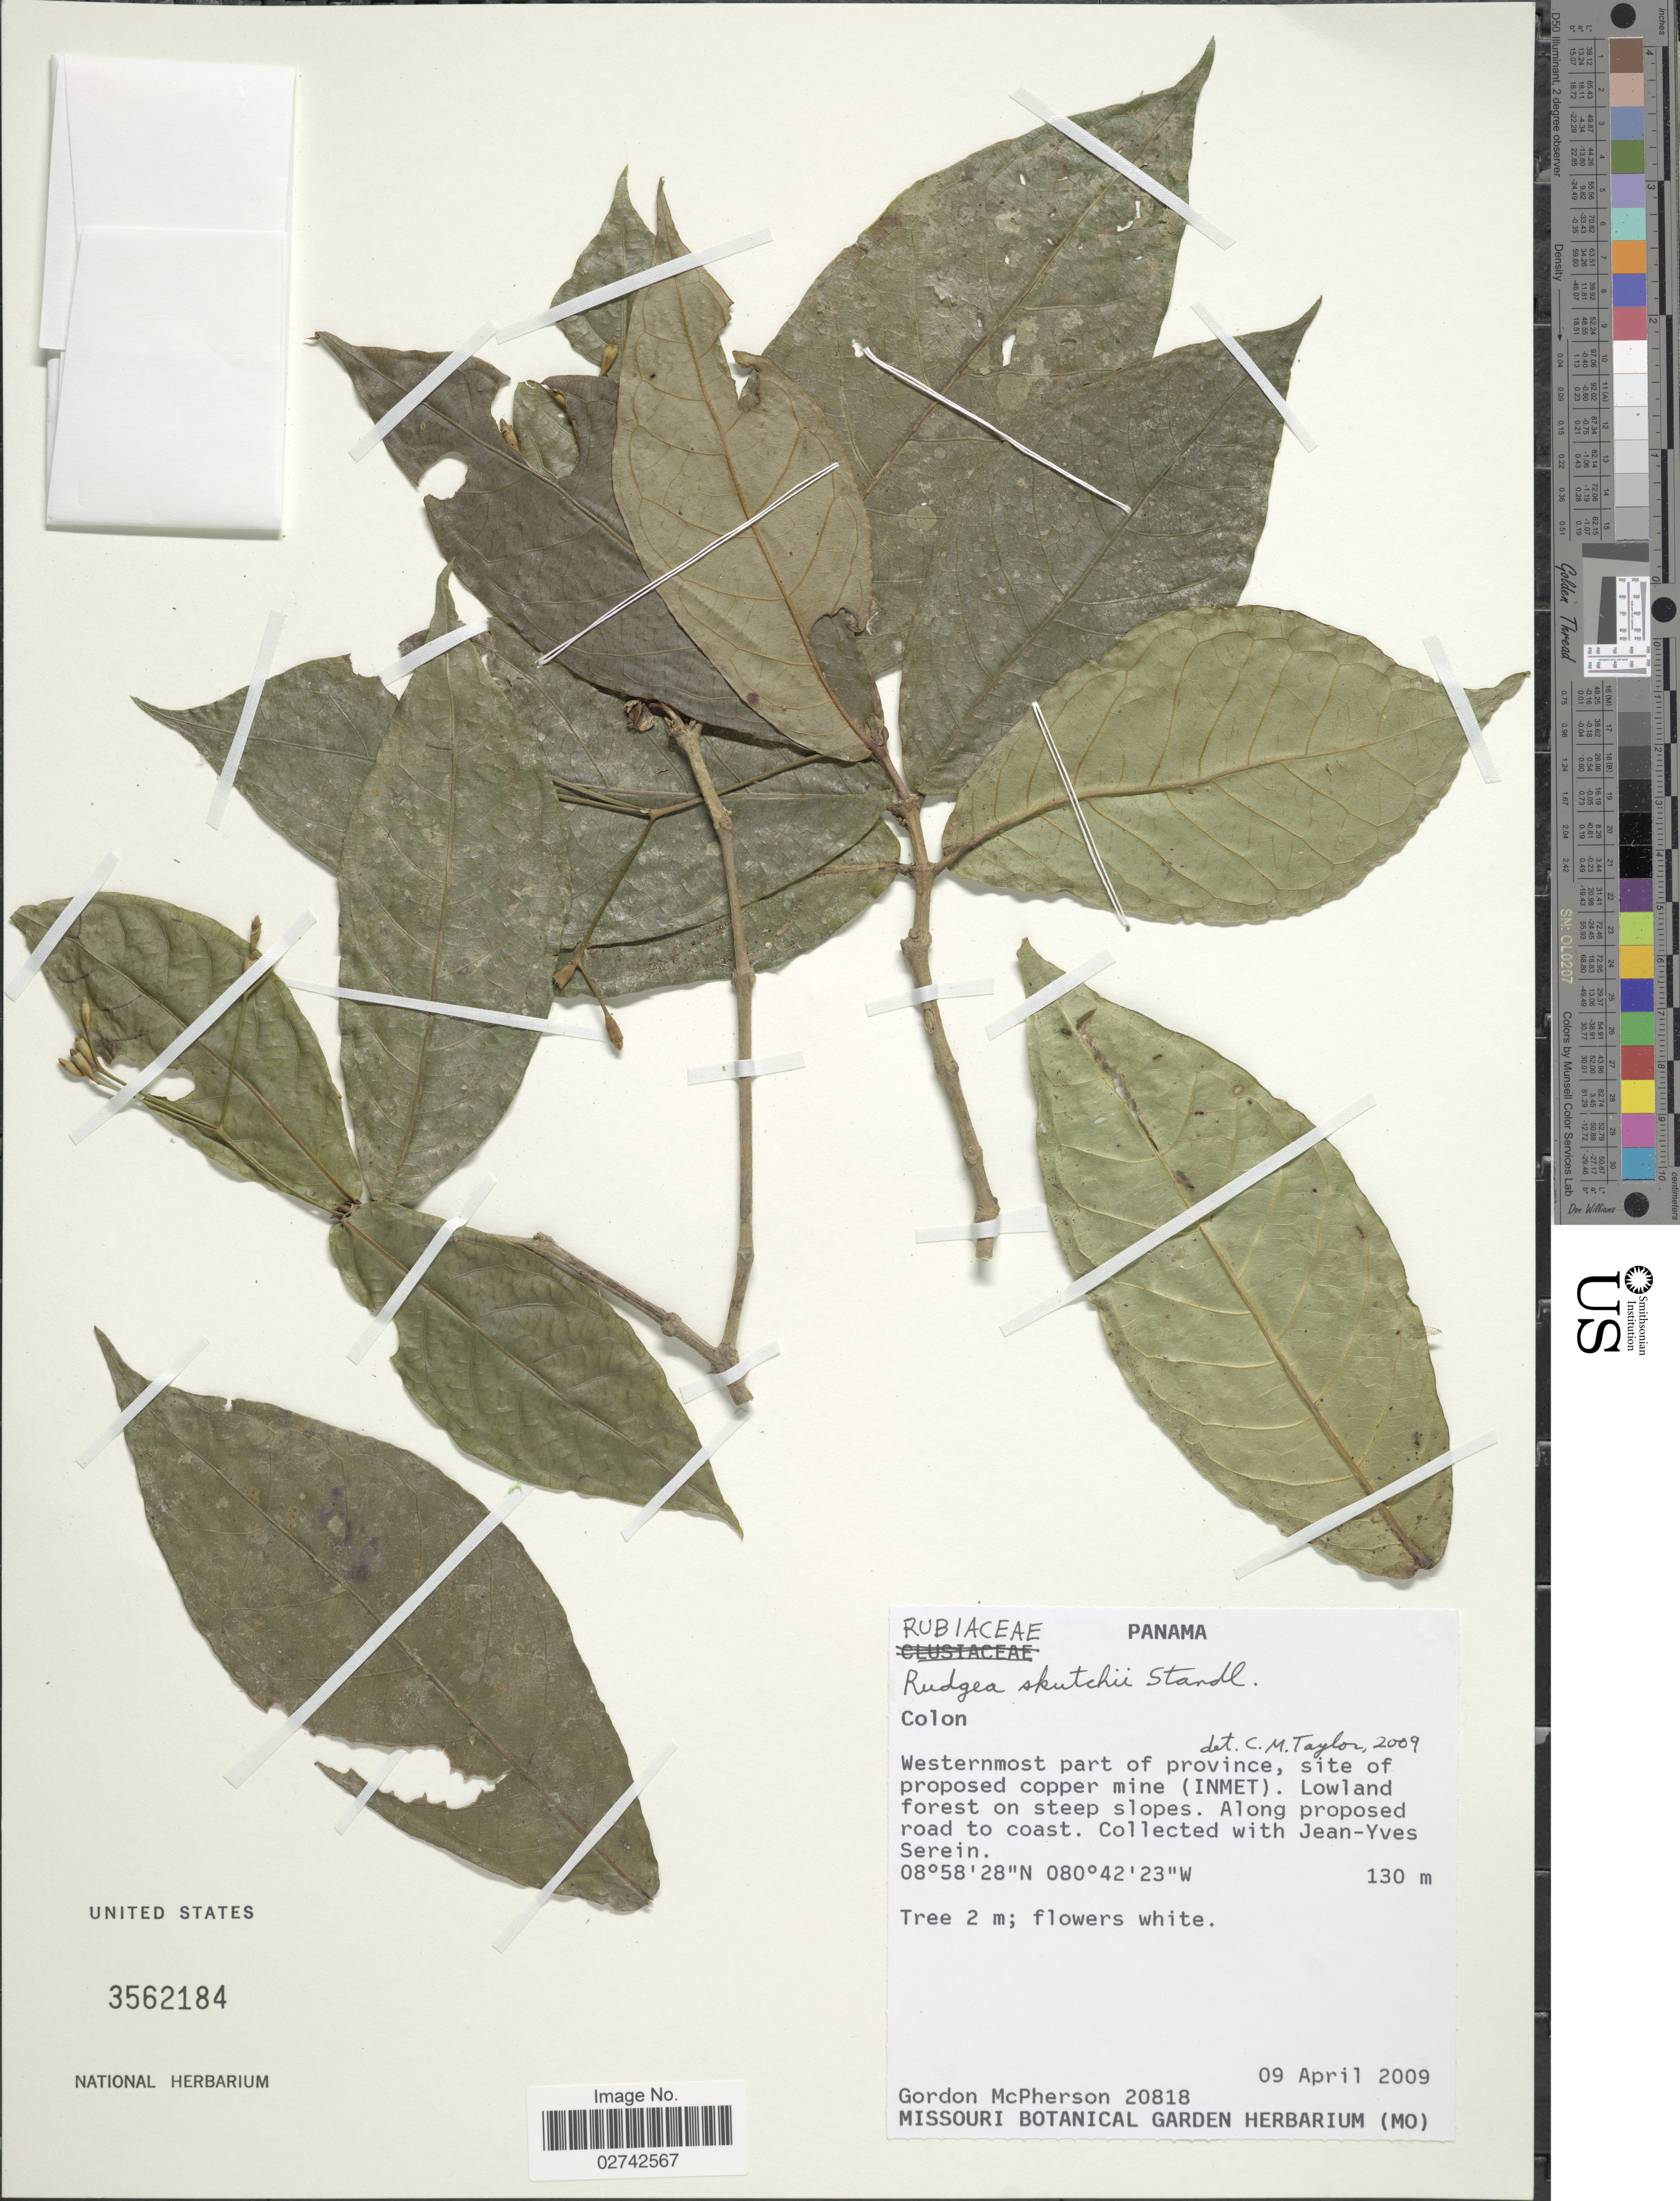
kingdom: Plantae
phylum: Tracheophyta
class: Magnoliopsida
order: Gentianales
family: Rubiaceae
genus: Rudgea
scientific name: Rudgea skutchii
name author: Standl.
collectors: G. McPherson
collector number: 20818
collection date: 2009-04-09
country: Panama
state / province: Colón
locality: Colon, Westernmost part of province, site of proposed copper mine (INMET) Lowland forest on steep slopes, Along proposed road to coast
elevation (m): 130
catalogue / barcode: US 3562184